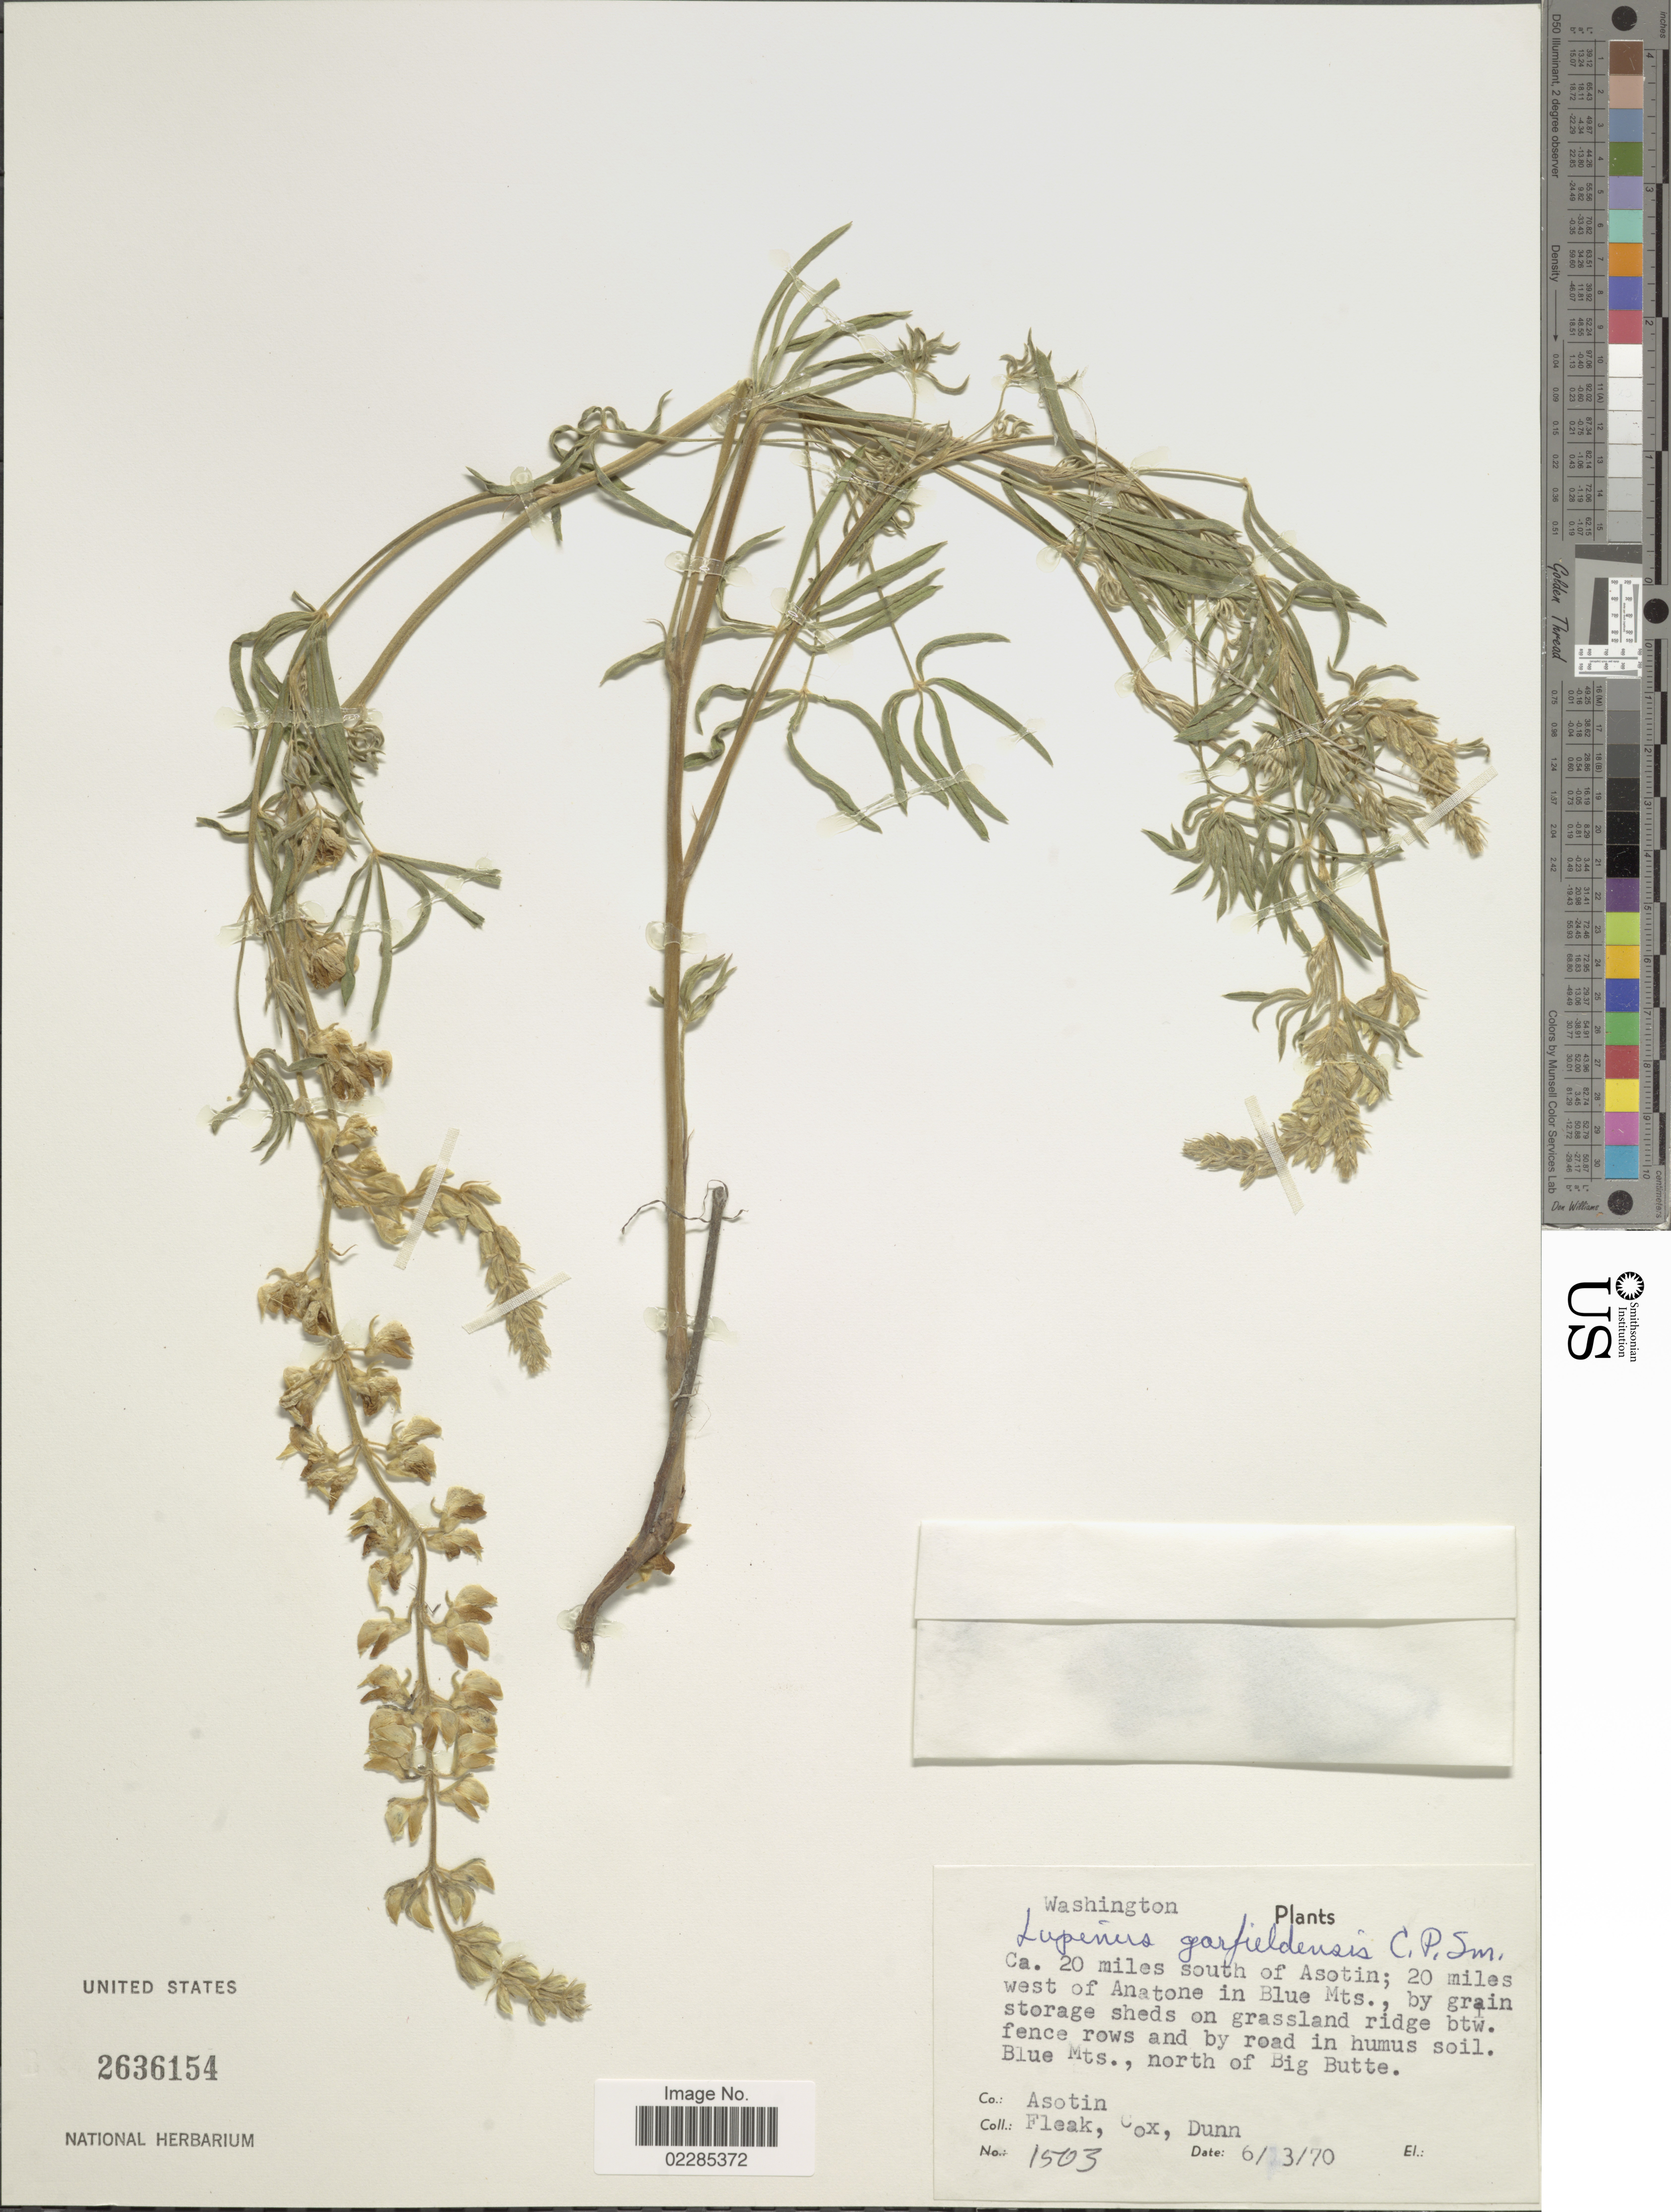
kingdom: Plantae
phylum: Tracheophyta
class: Magnoliopsida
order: Fabales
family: Fabaceae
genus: Lupinus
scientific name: Lupinus garfieldensis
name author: C.P. Sm.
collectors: L. Fleak, -. Cox & Dunn, --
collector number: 1503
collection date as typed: Transcribed d/m/y: 3/6/70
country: United States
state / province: Washington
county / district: Asotin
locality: Ca. 20 miles south of Asotin; 20 miles west of Anatone in Blue Mts., by grain storage sheds on grasslands ridge btw. fence rows and by road in humus soil. Blue Mts., north of Big Butte, Co: Asotin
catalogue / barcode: US 2636154